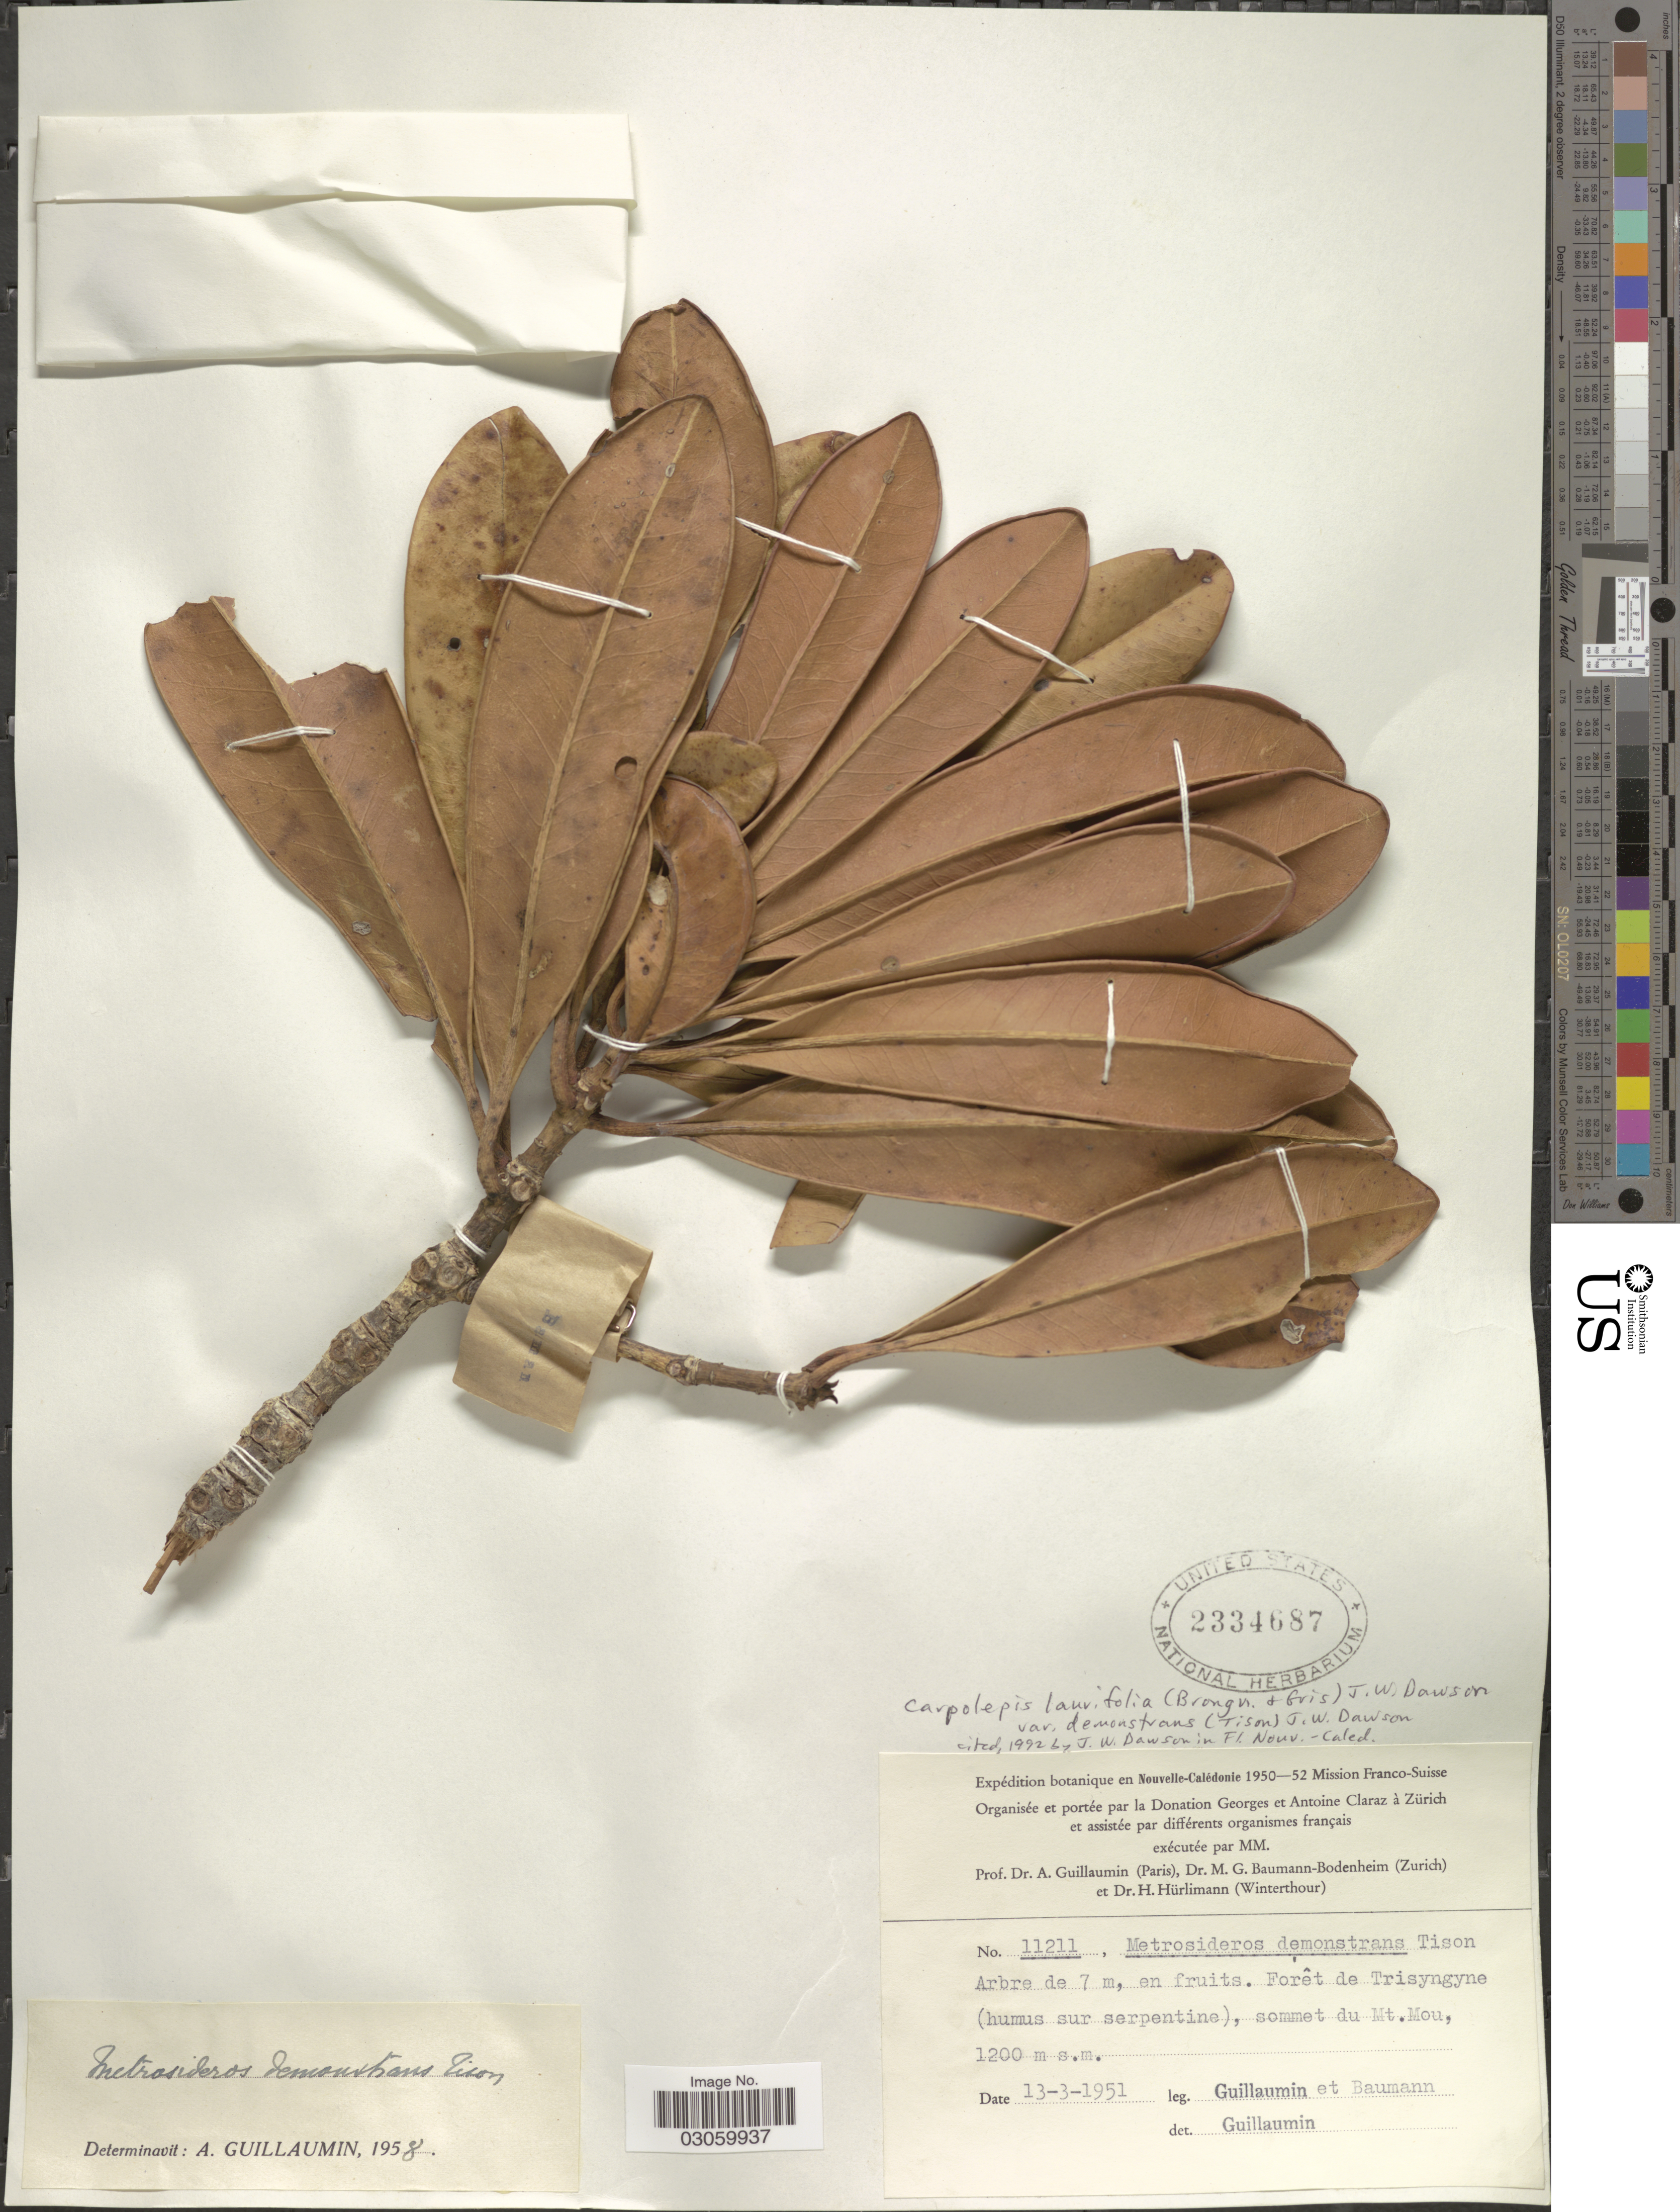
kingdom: Plantae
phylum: Tracheophyta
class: Magnoliopsida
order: Myrtales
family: Myrtaceae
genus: Metrosideros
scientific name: Metrosideros laurifolia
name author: Brongn. & Gris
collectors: A. Guillaumin & M. G. Baumann-Bodenheim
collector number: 11211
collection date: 1951-03-13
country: New Caledonia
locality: Sommet du Mt. Mou.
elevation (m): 1200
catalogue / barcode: US 2334687